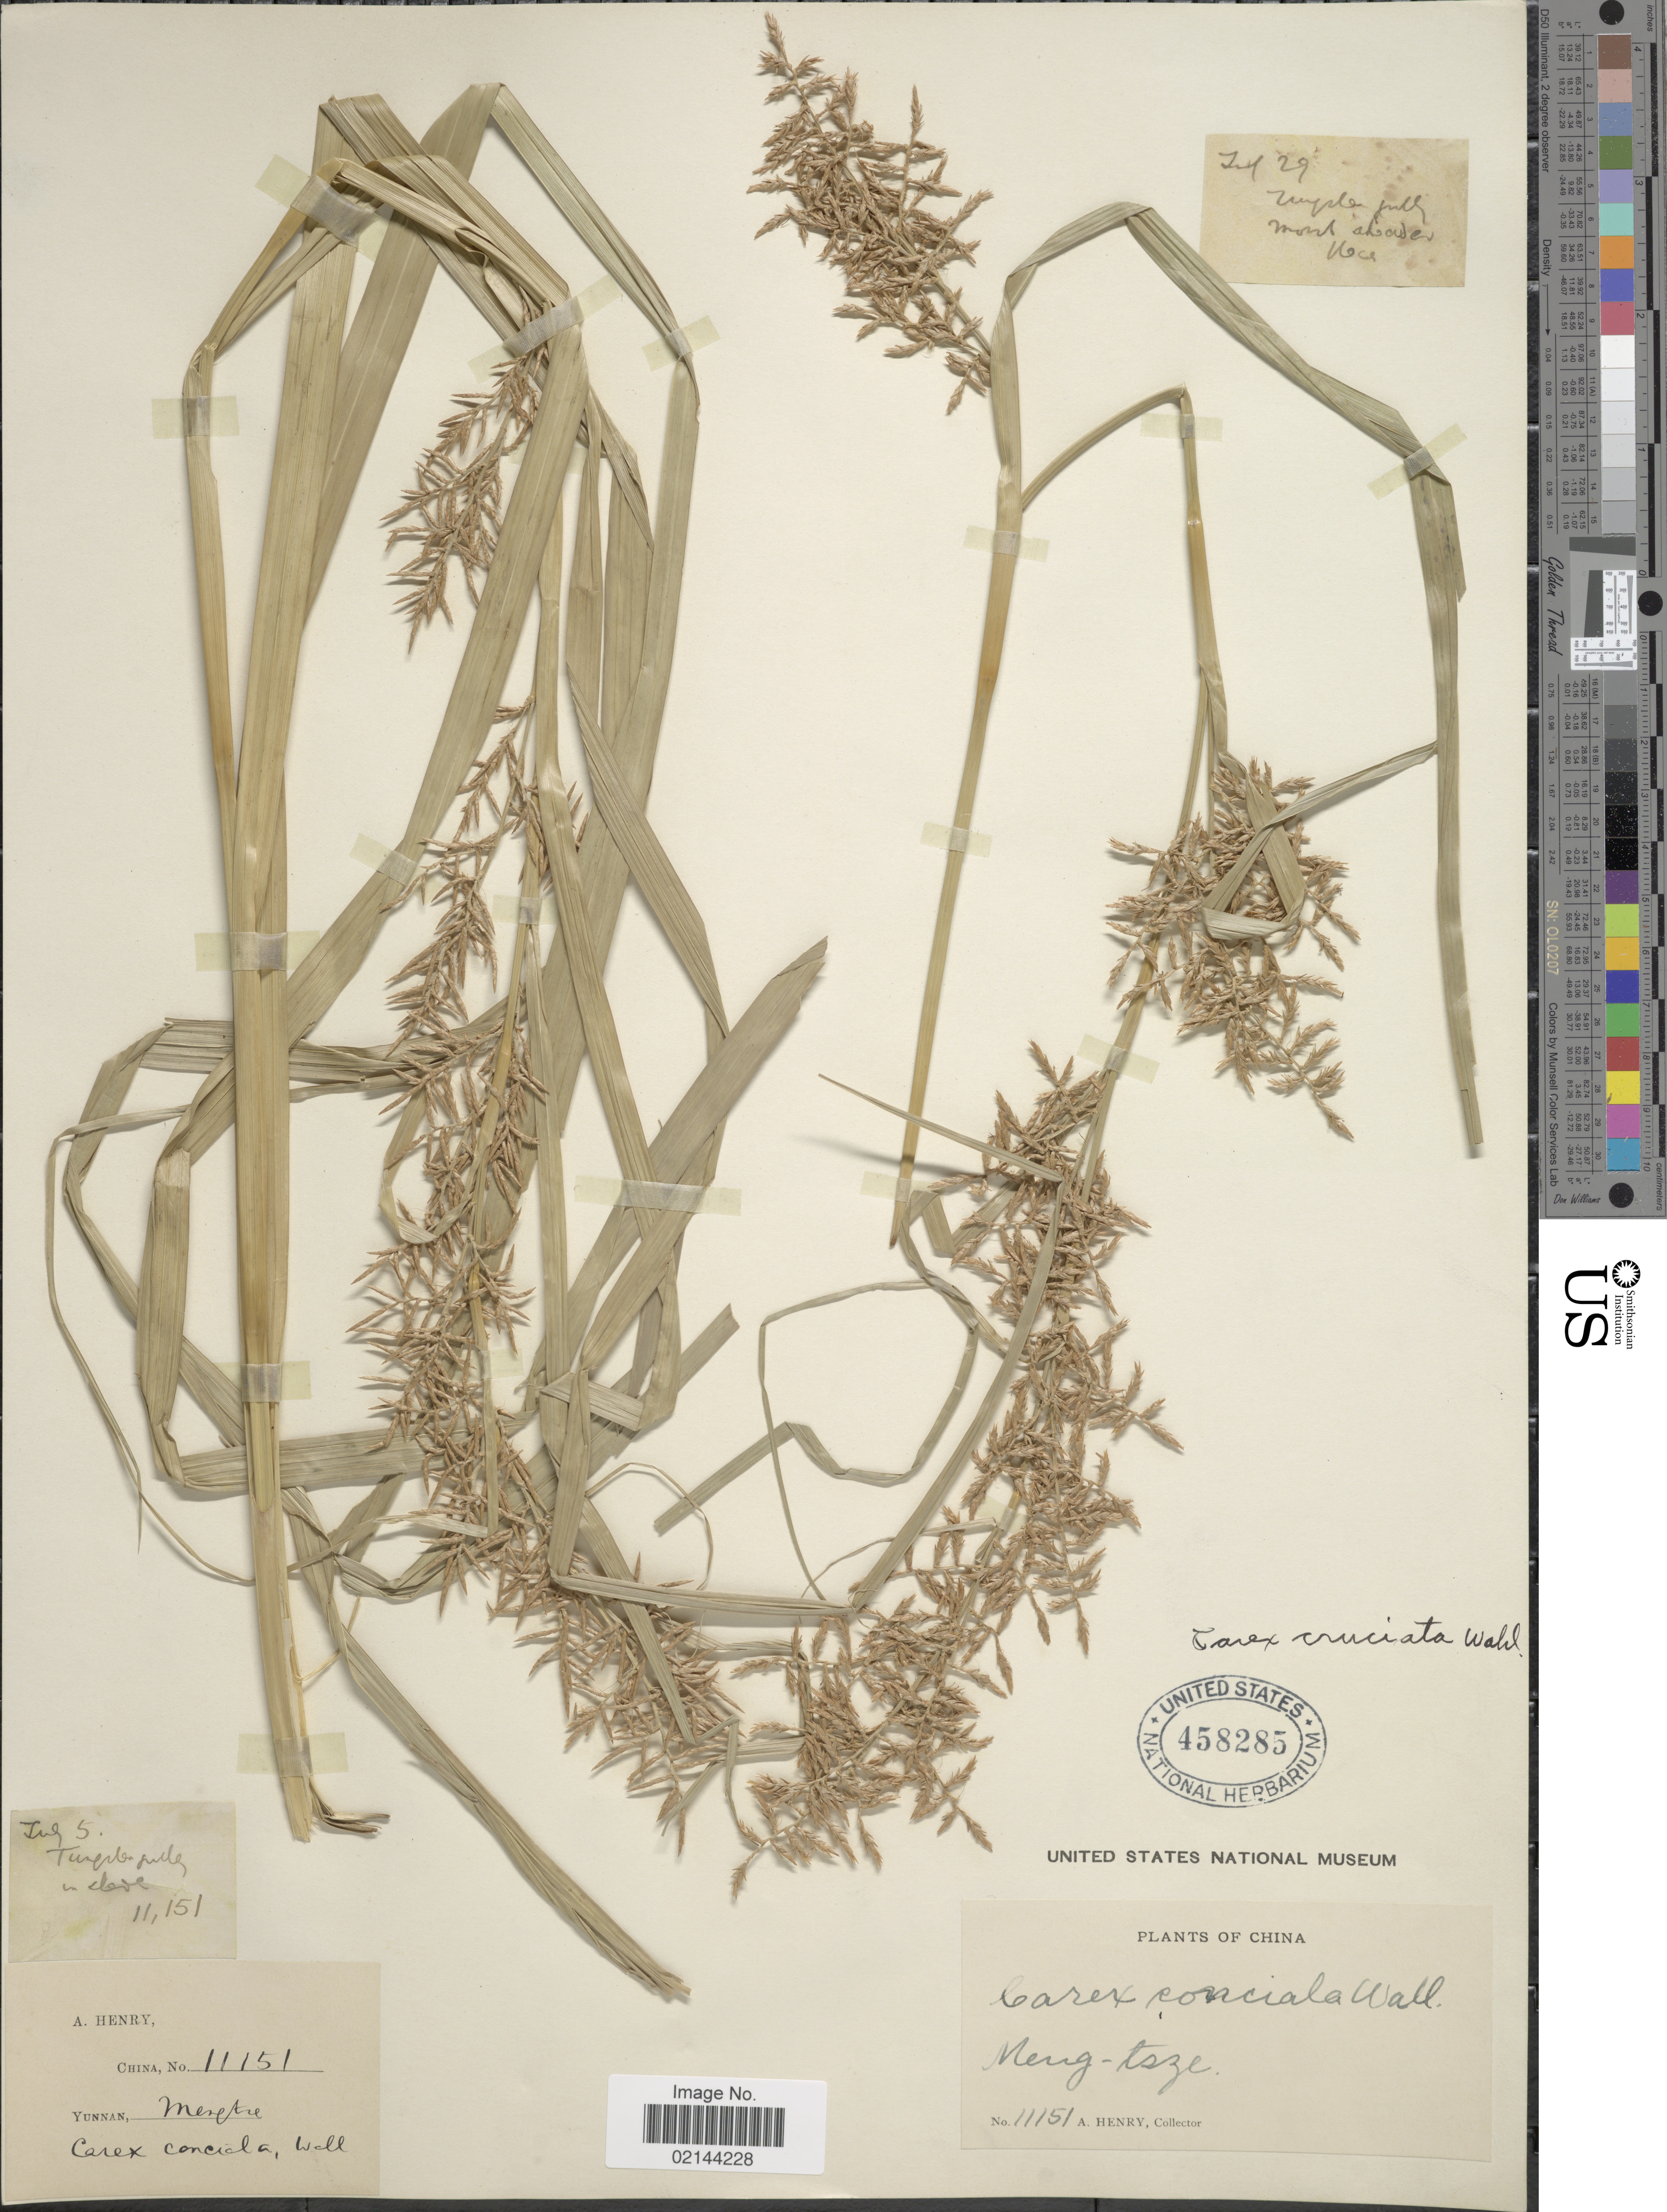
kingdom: Plantae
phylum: Tracheophyta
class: Liliopsida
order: Poales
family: Cyperaceae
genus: Carex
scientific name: Carex cruciata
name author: Wahlenb.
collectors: A. Henry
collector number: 11151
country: China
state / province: Yunnan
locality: Yunnan, Mengtze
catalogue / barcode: US 458285